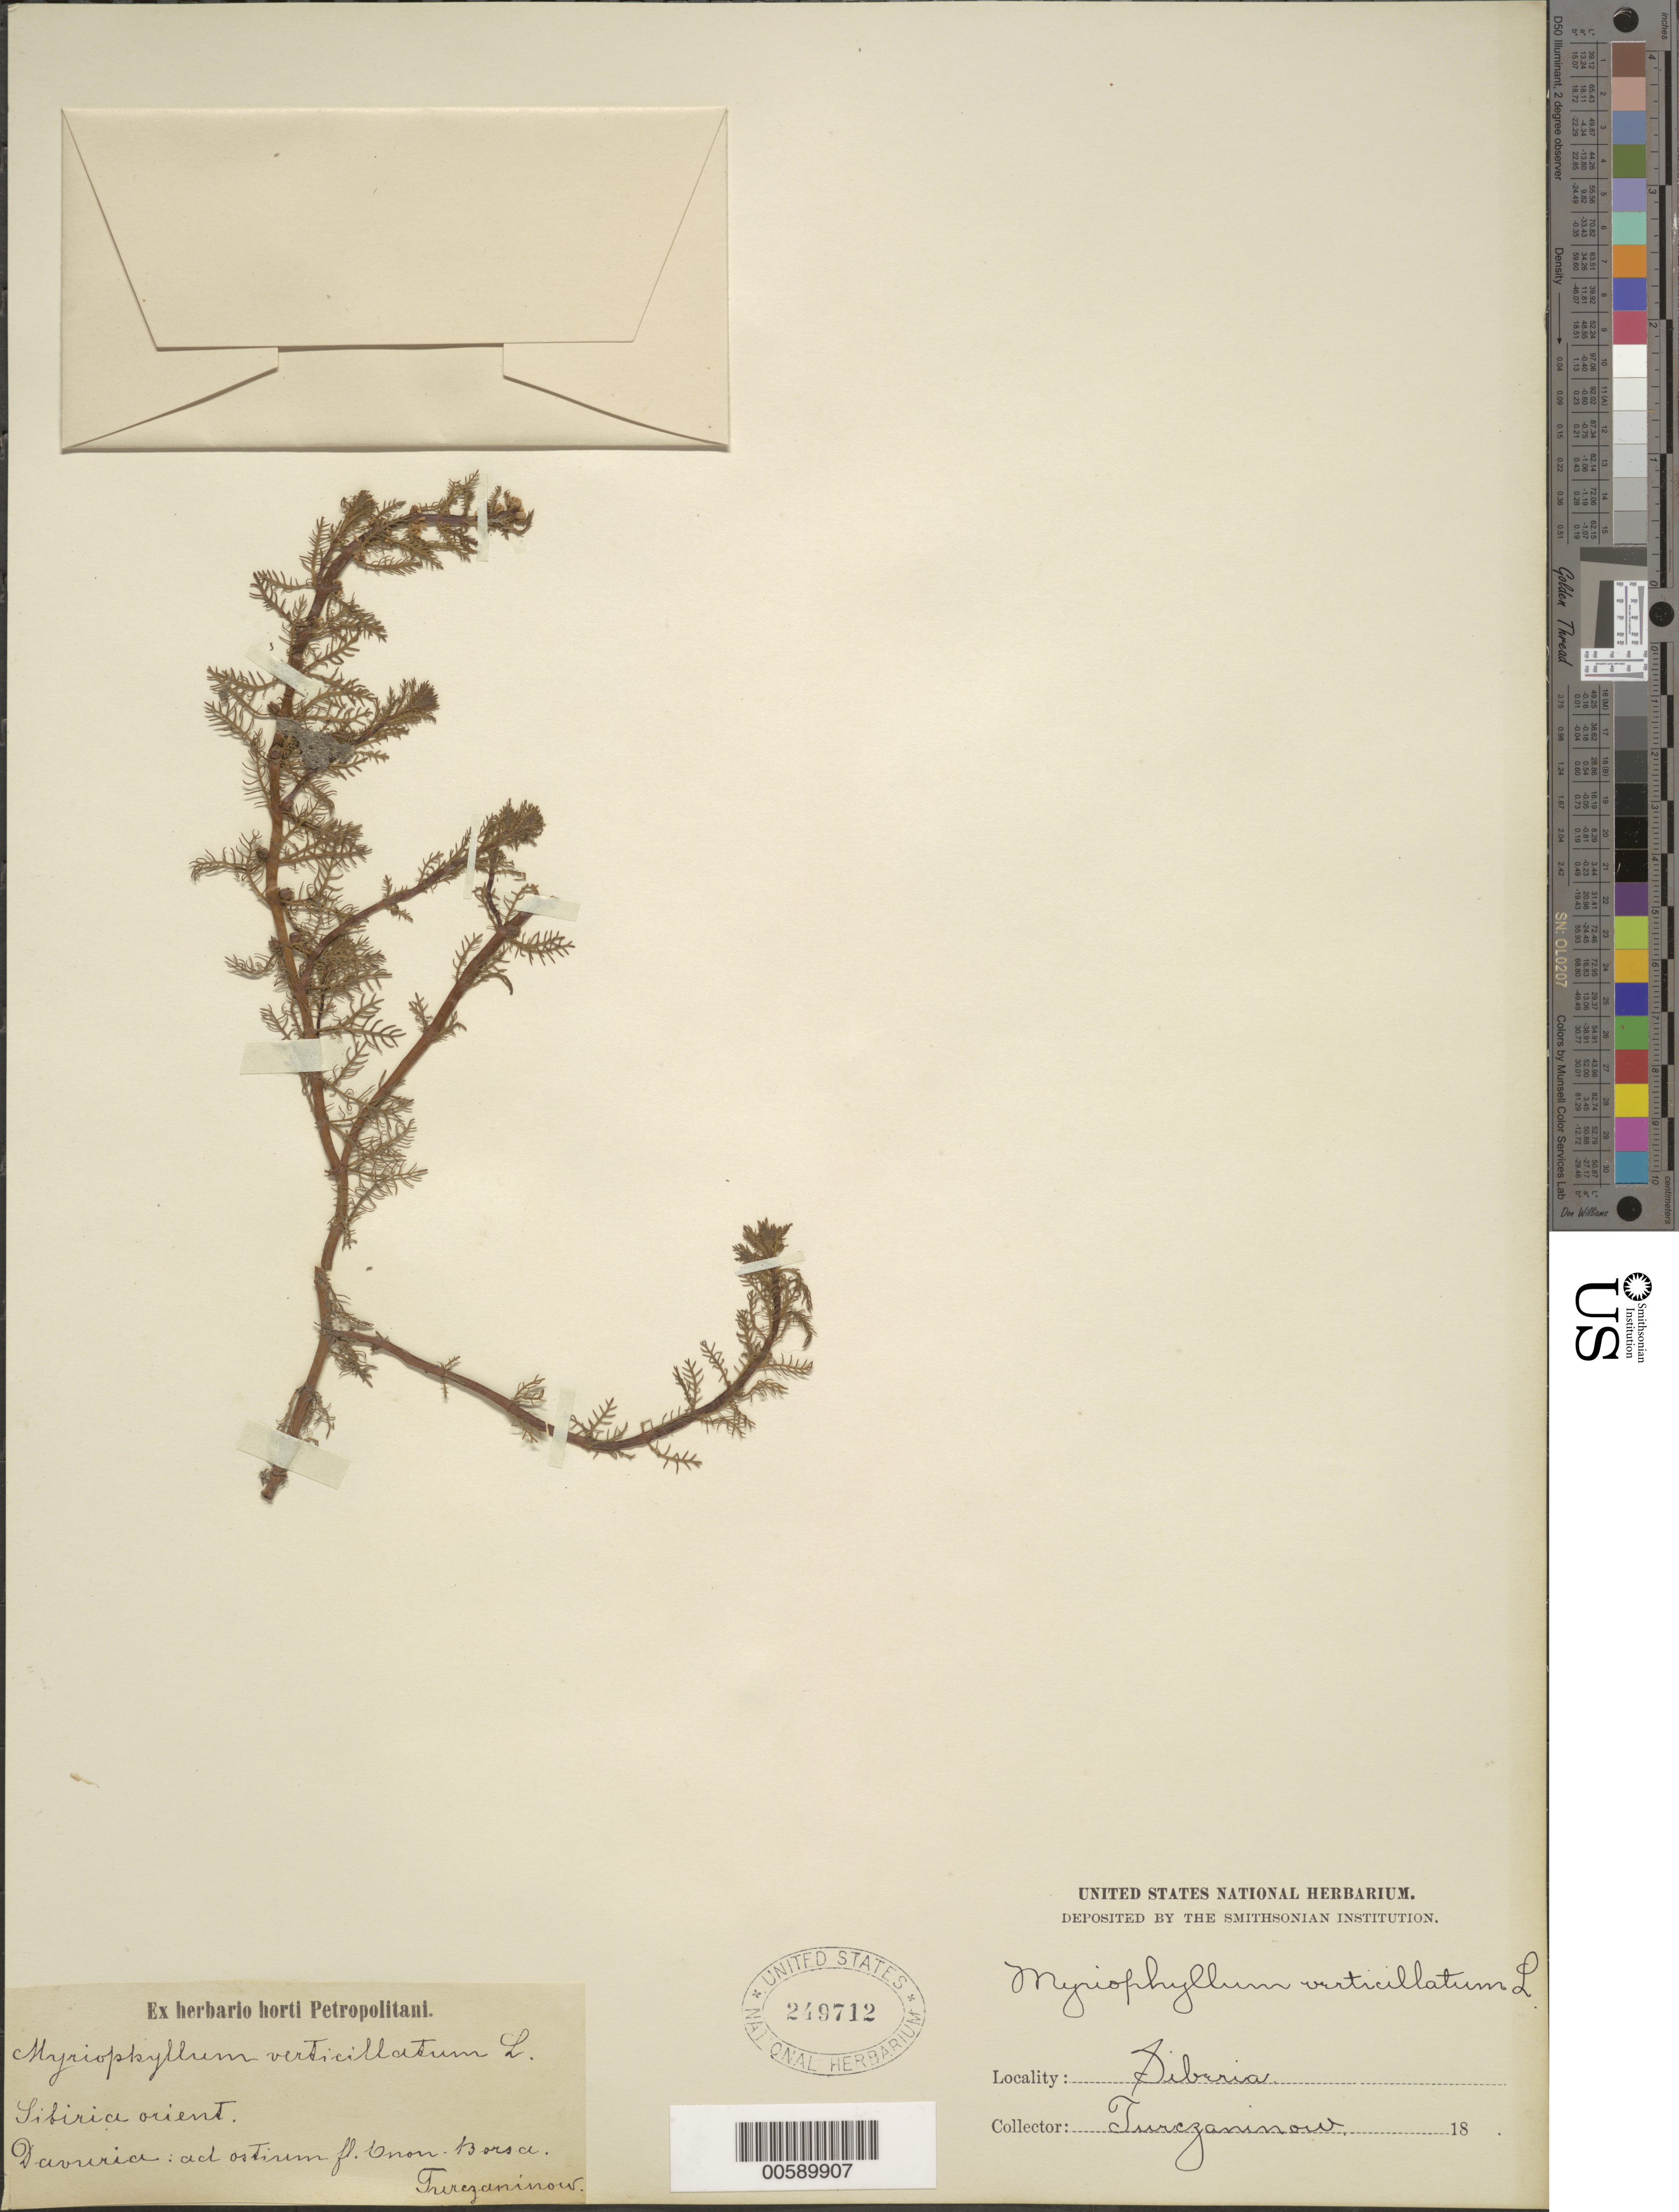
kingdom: Plantae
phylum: Tracheophyta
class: Magnoliopsida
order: Saxifragales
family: Haloragaceae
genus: Myriophyllum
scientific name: Myriophyllum verticillatum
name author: L.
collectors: N. Turczaninow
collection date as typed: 18--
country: Russian Federation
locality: Siberia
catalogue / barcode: US 249712